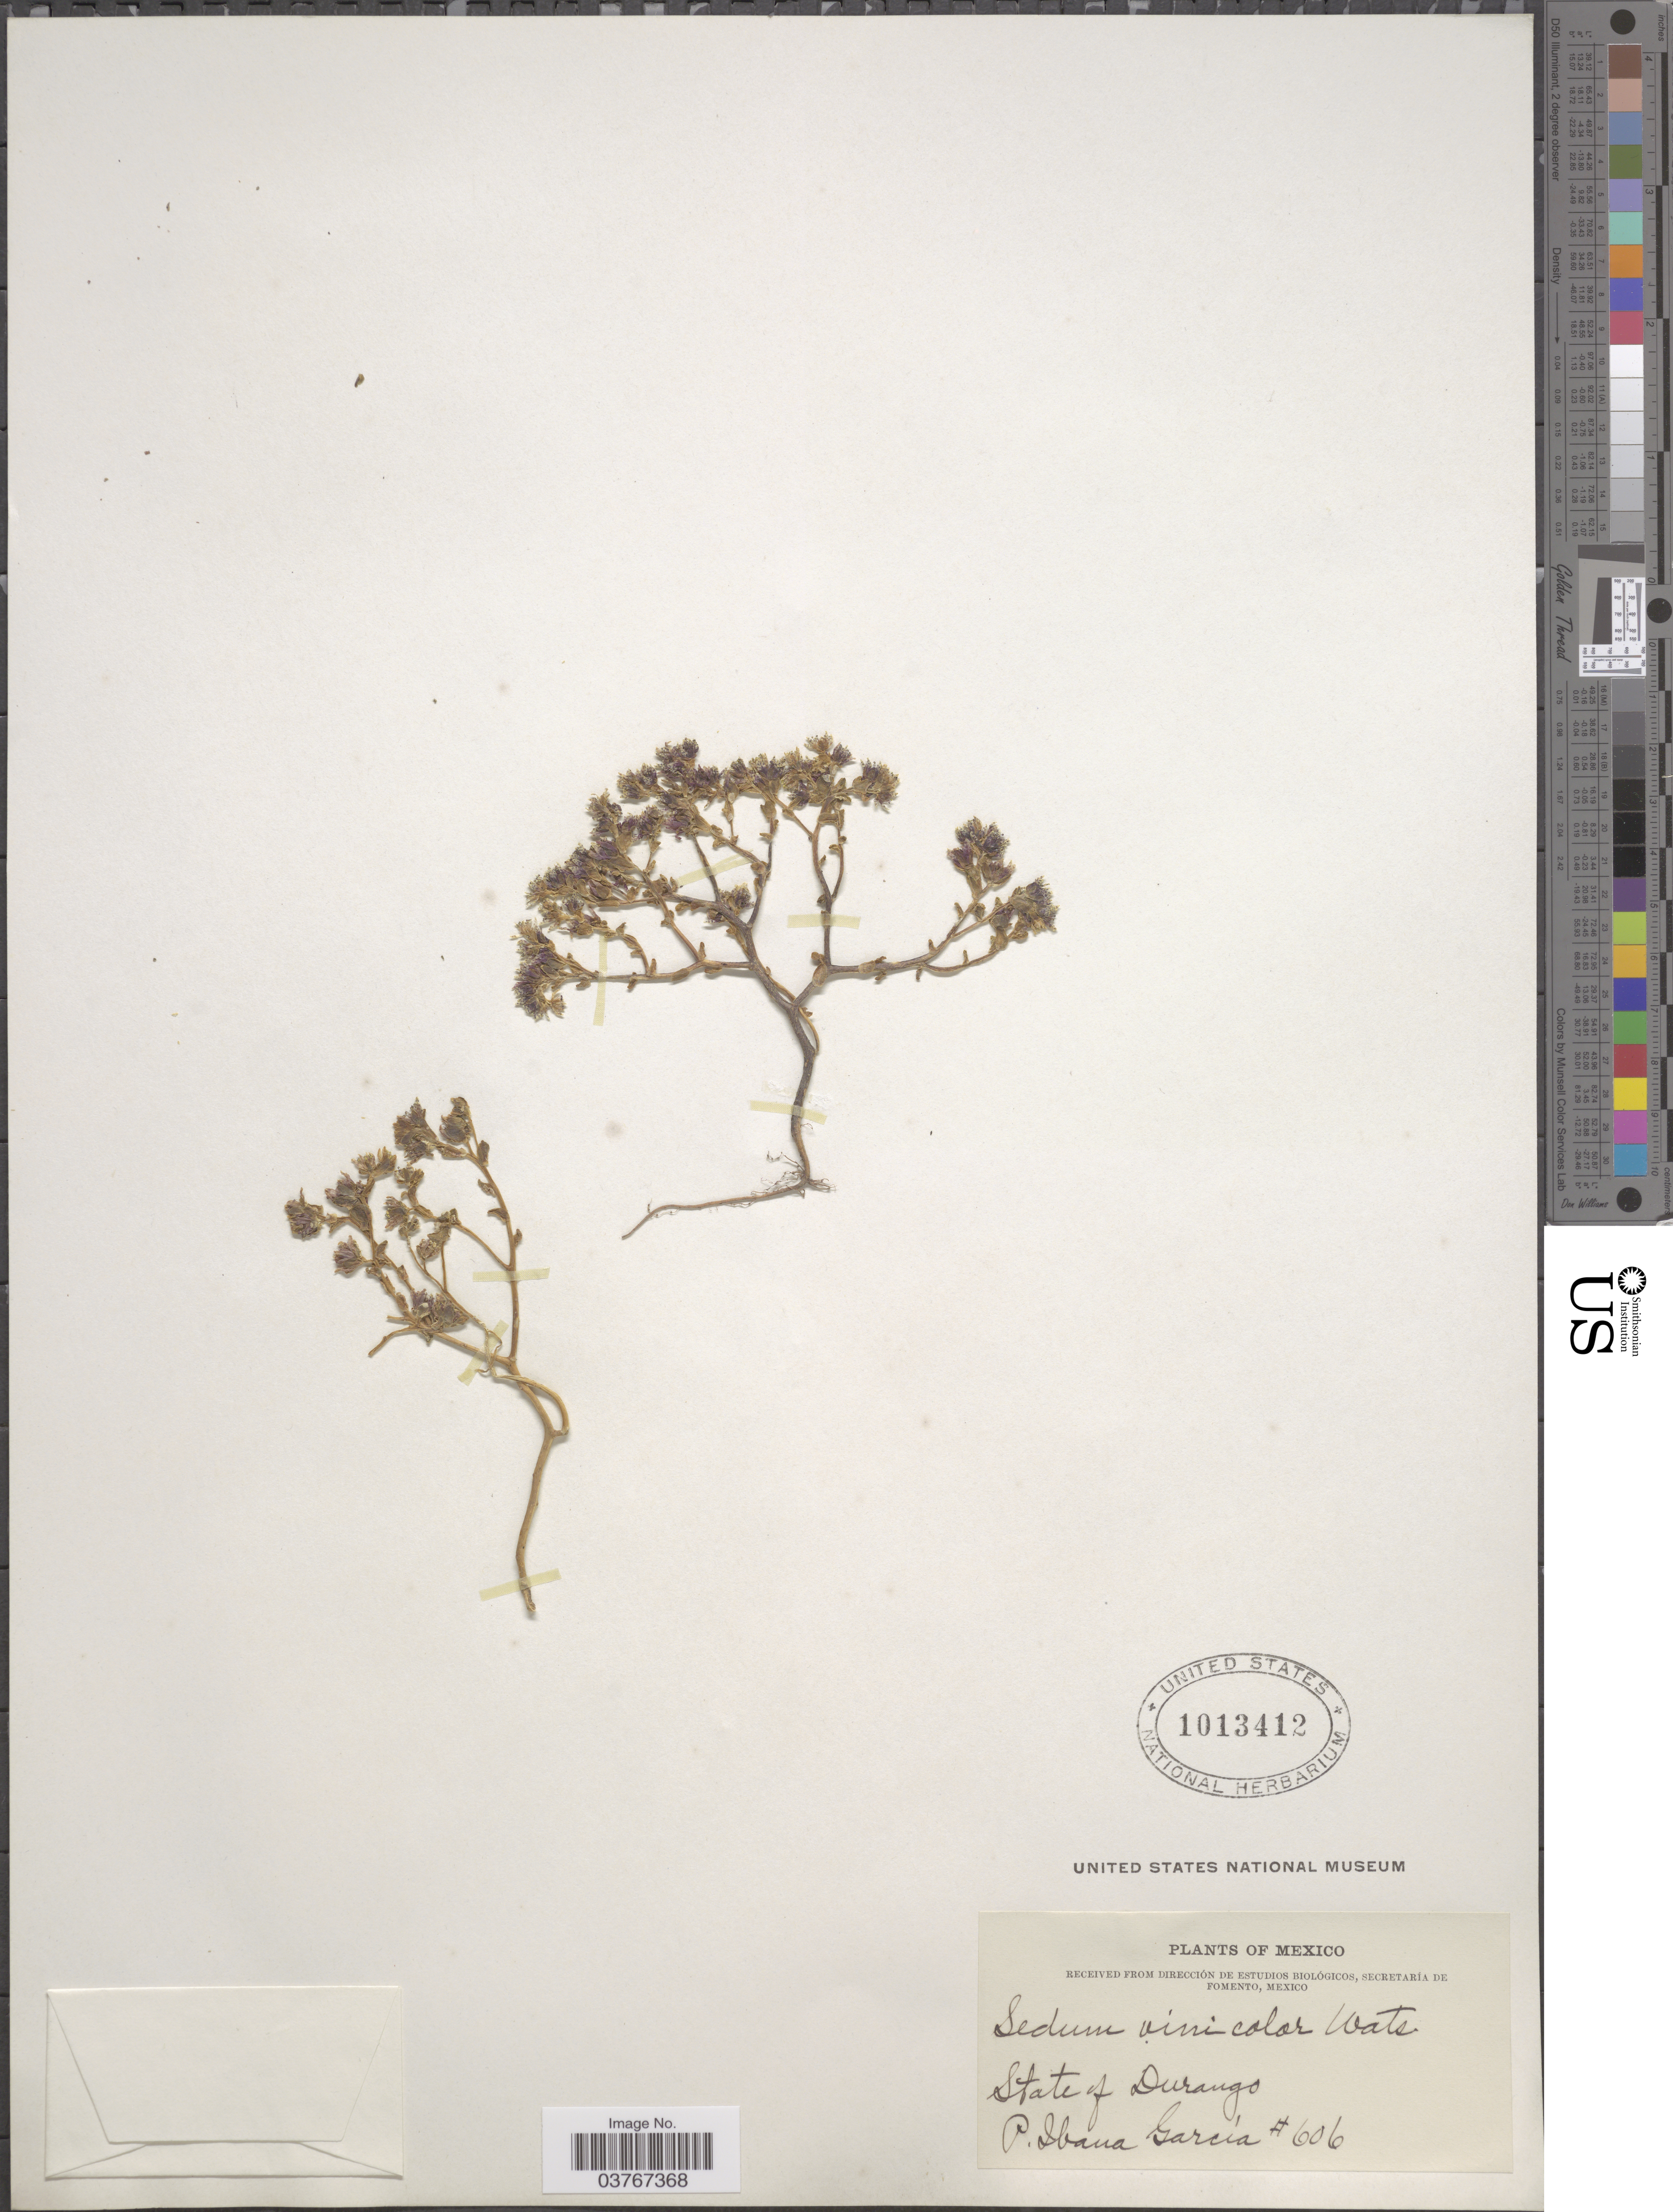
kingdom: Plantae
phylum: Tracheophyta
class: Magnoliopsida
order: Saxifragales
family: Crassulaceae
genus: Sedum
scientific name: Sedum vinicolor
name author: S. Watson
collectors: P. I. Garcia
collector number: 606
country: Mexico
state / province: Durango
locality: State of Durango.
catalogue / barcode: US 1013412